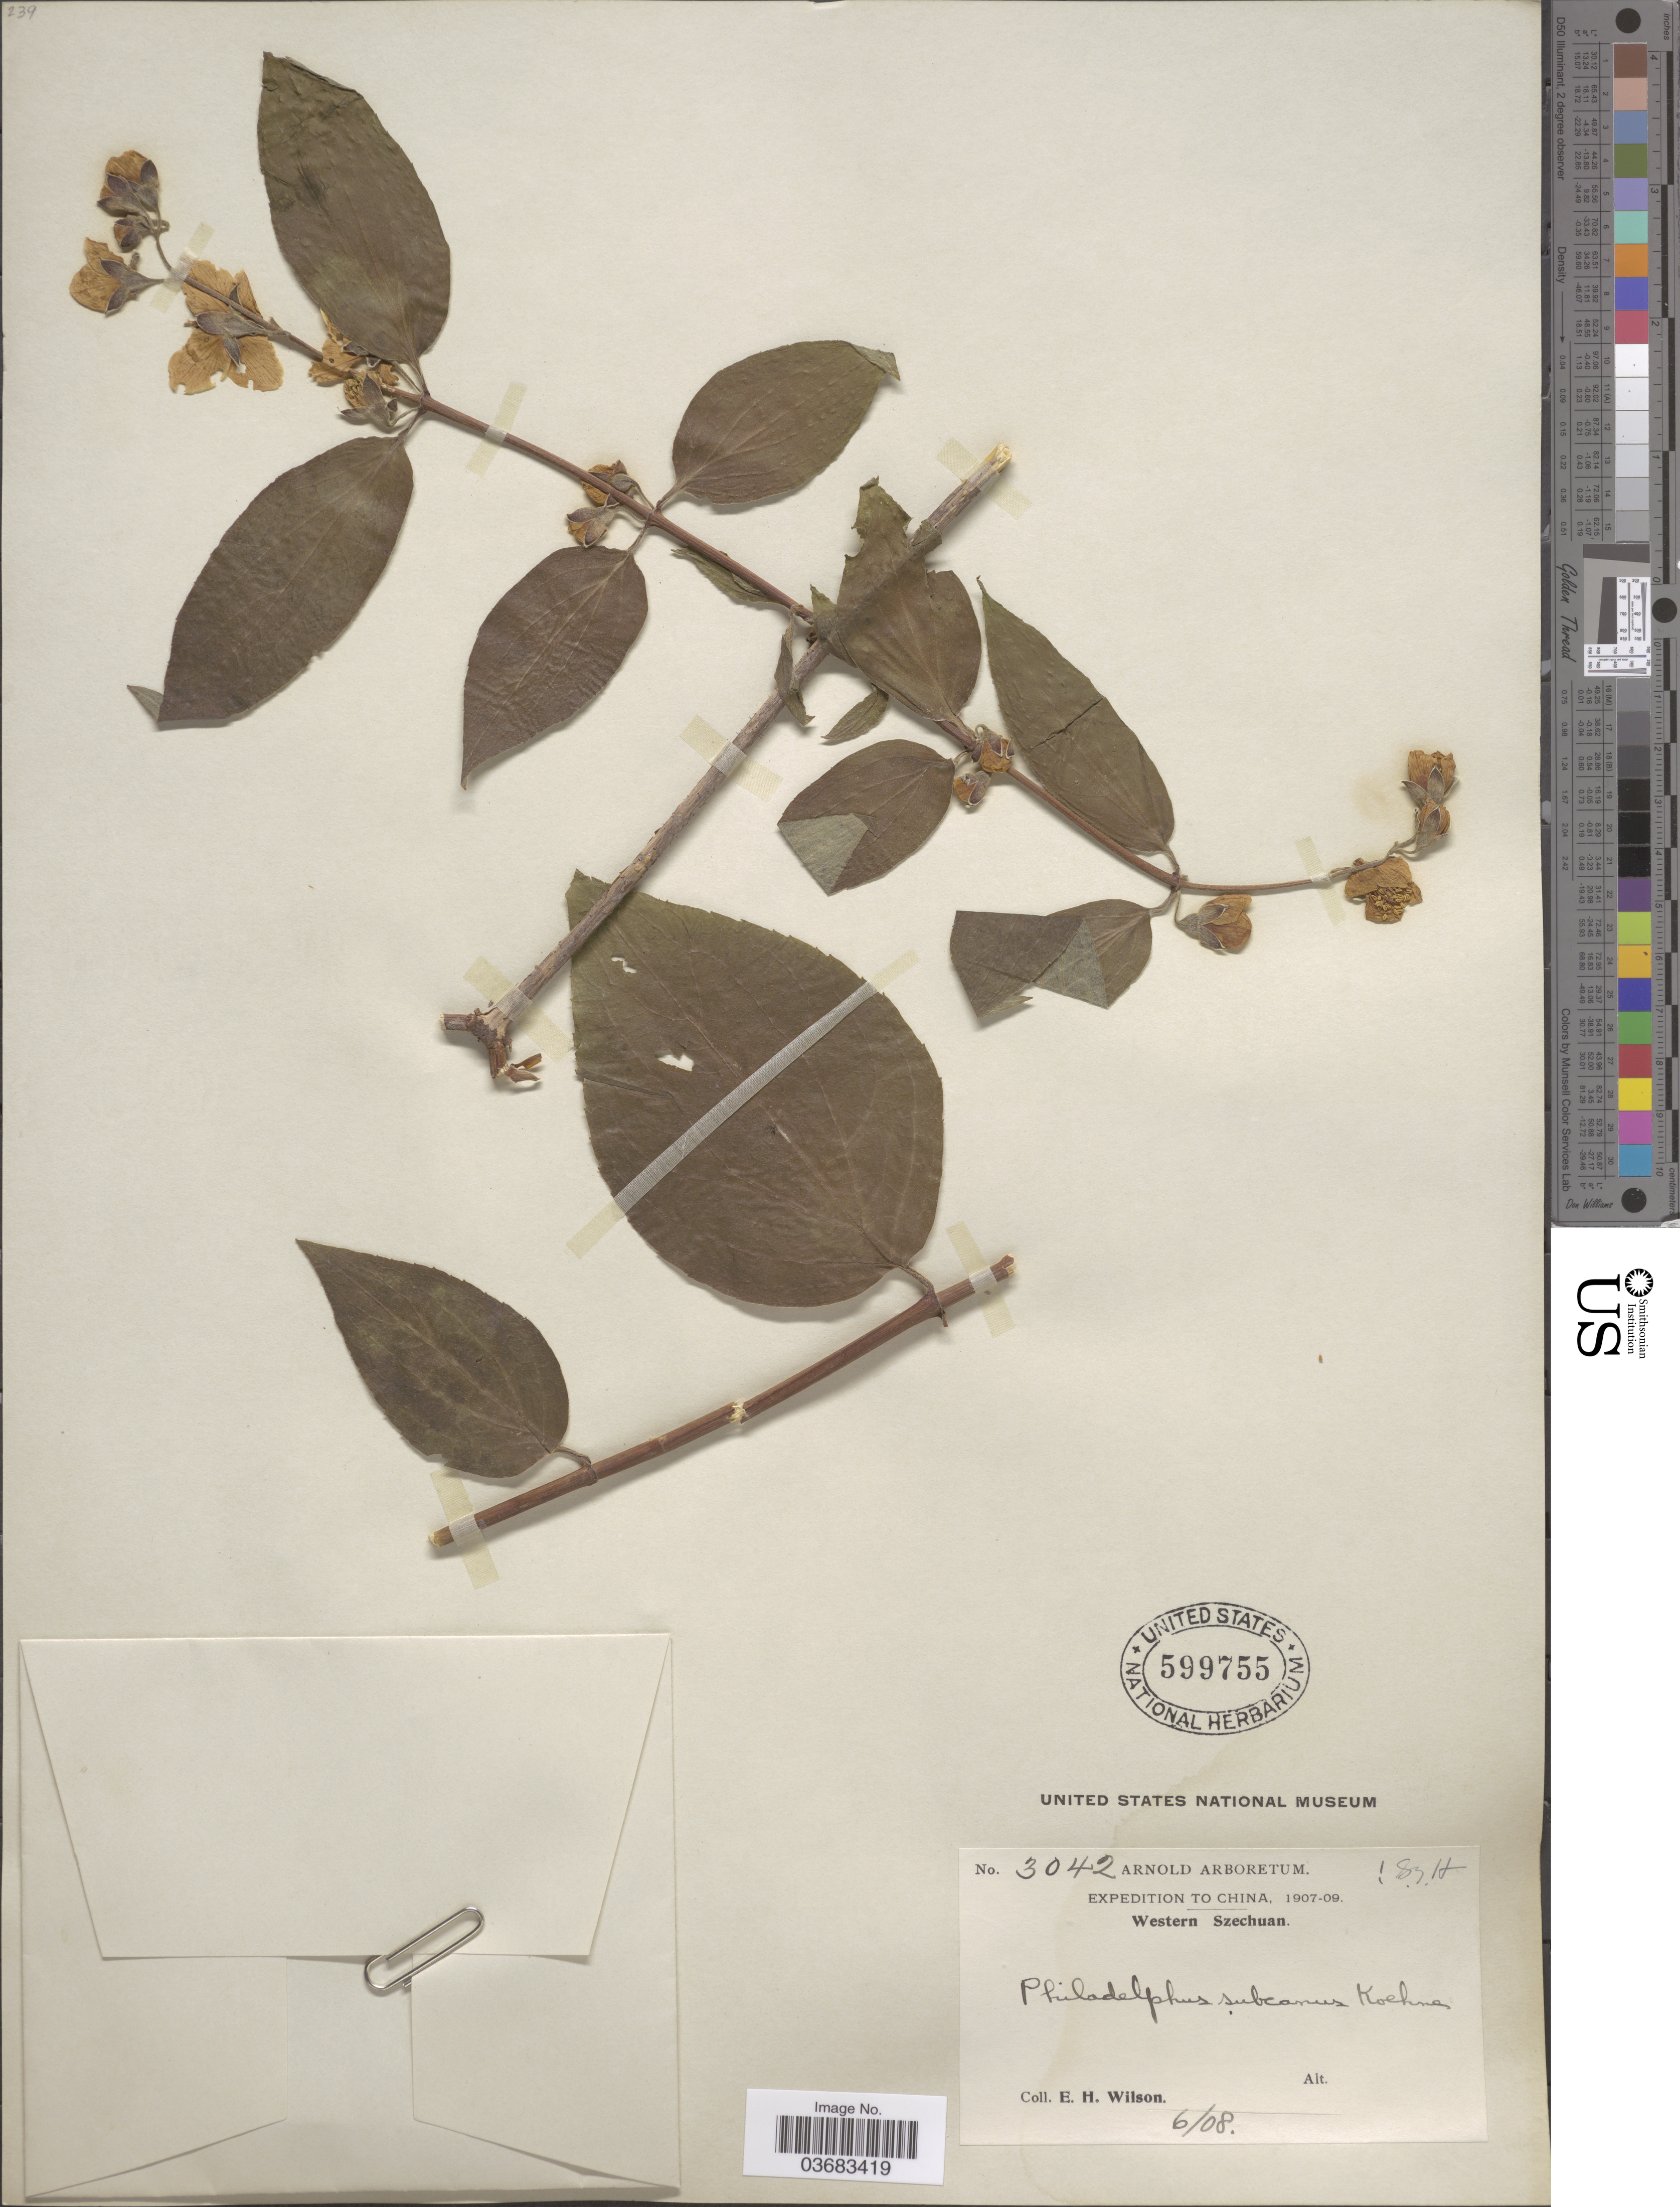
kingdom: Plantae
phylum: Tracheophyta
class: Magnoliopsida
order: Cornales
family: Hydrangeaceae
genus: Philadelphus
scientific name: Philadelphus incanus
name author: Koehne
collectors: E. Wilson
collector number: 3042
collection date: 1908-06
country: China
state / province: Sichuan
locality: Expedition to China, 1907-09. Western Szechuan.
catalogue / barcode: US 599755